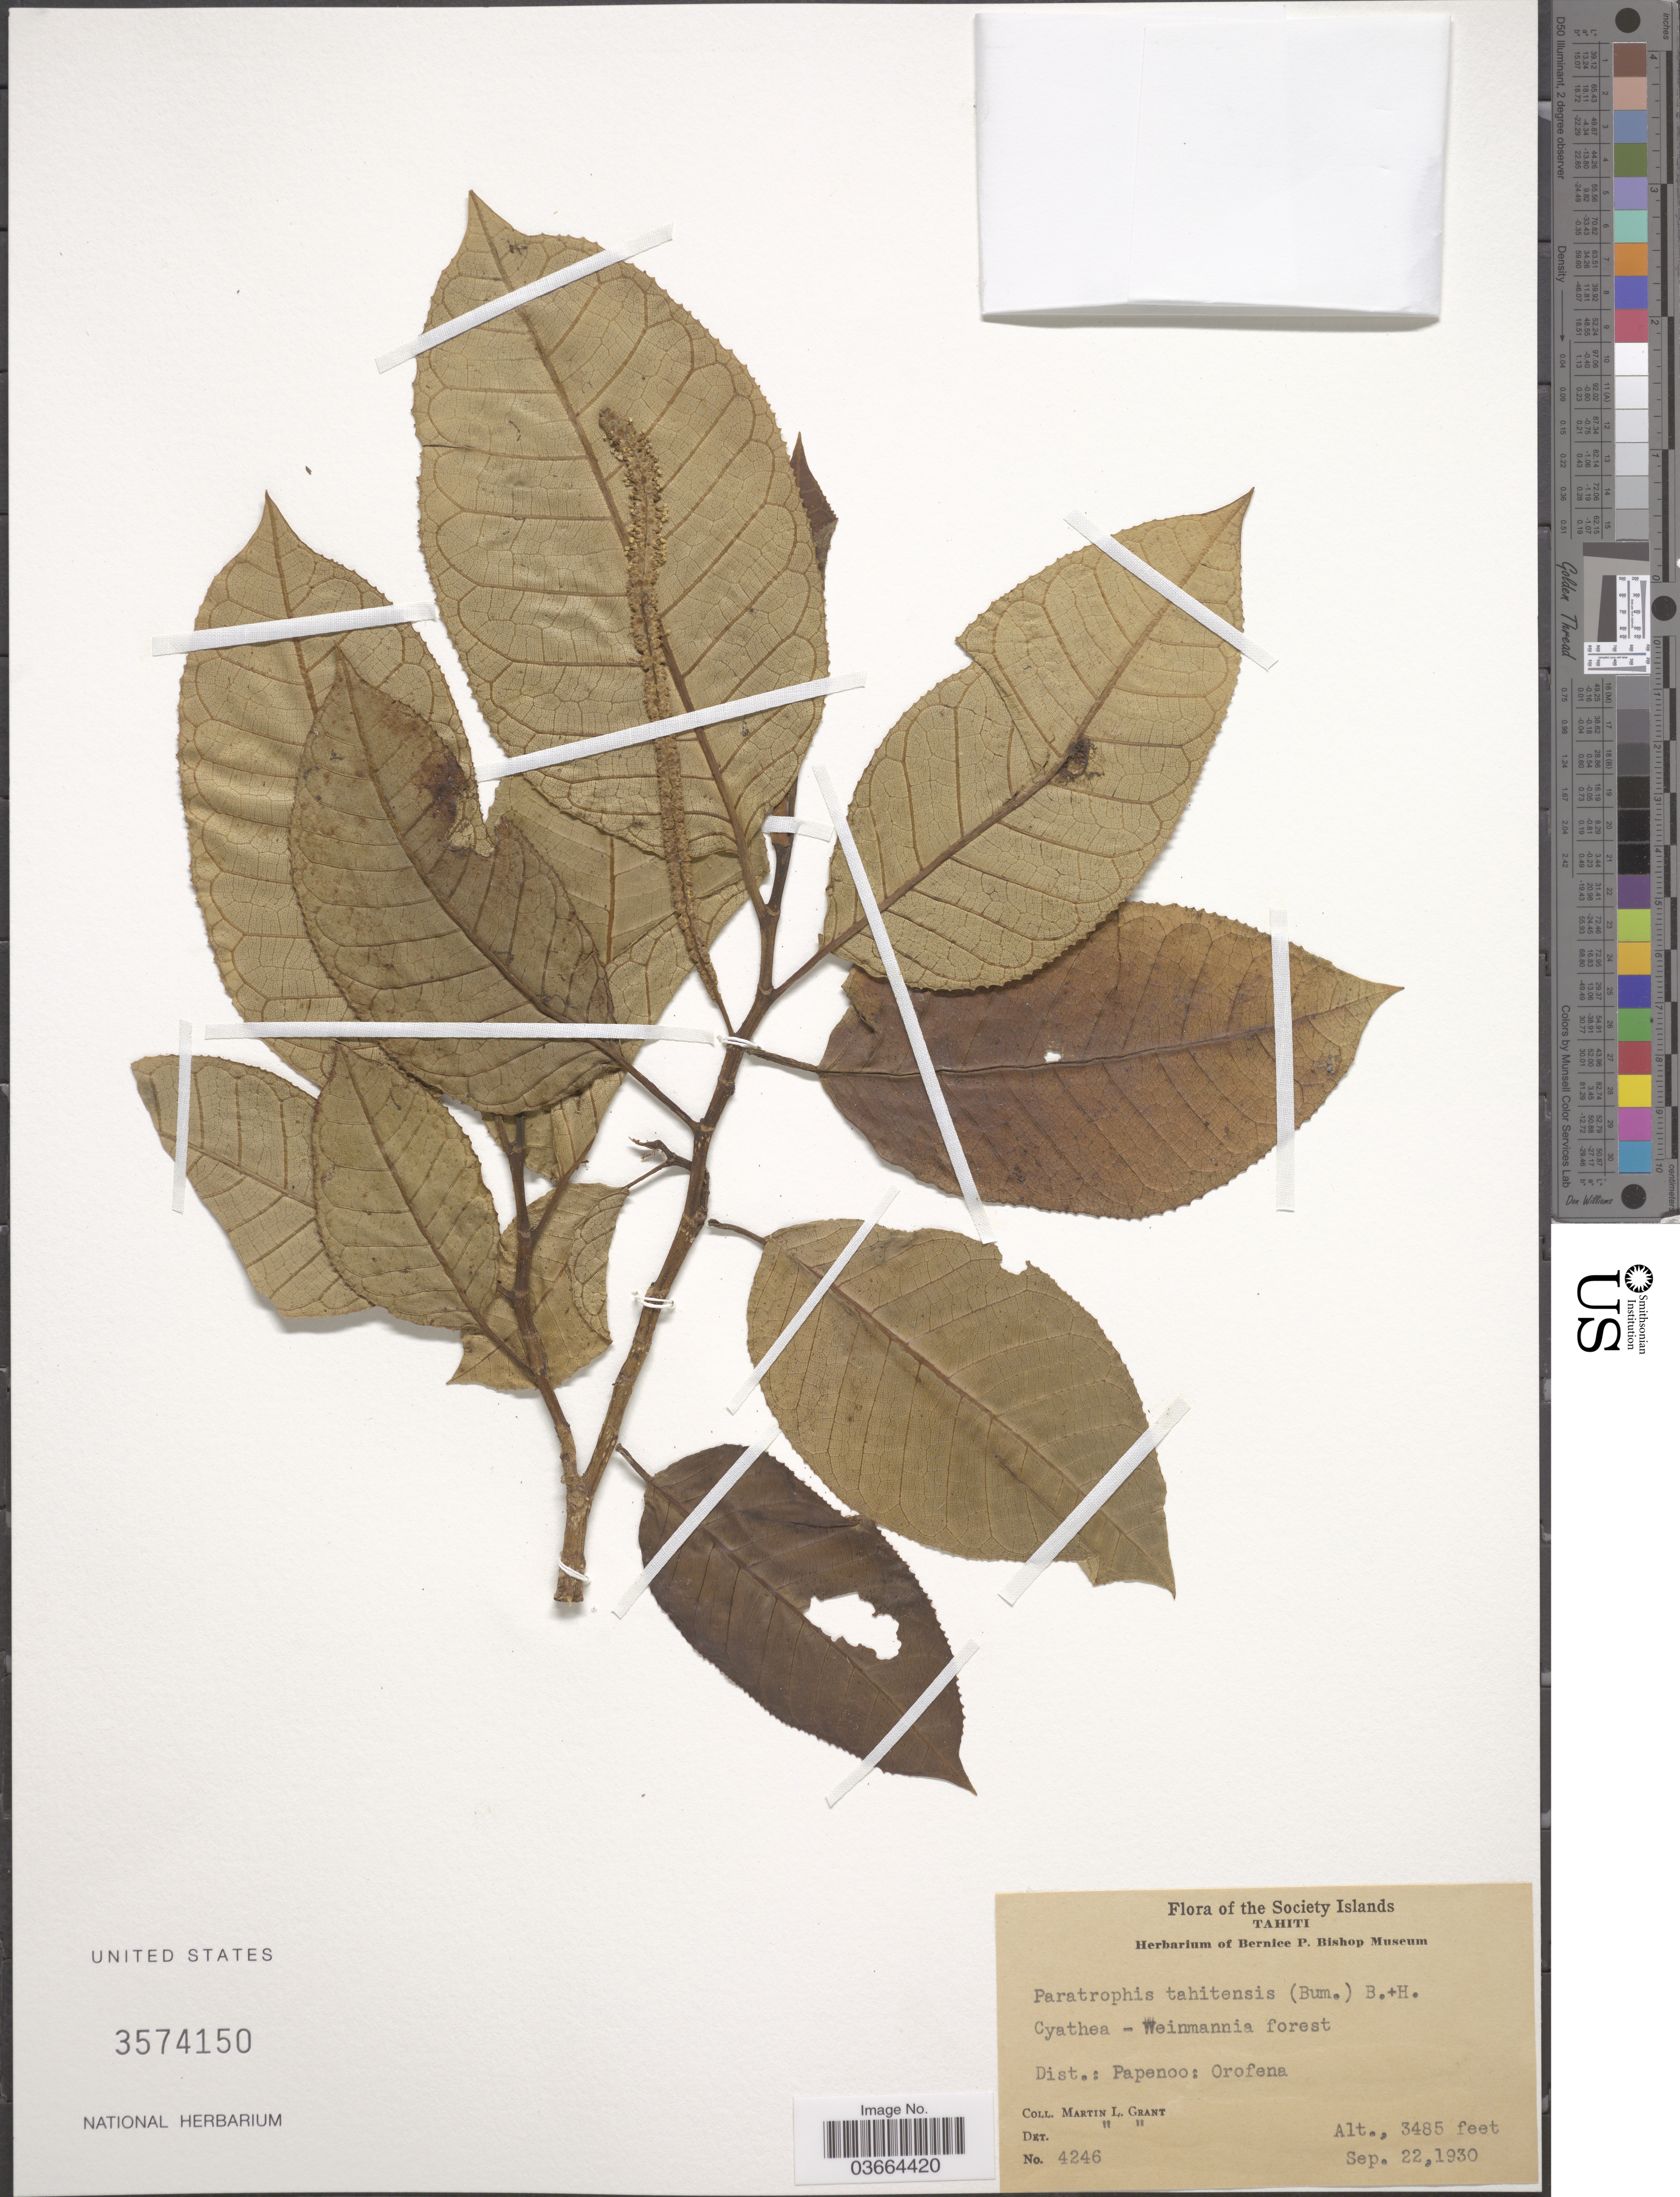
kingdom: Plantae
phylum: Tracheophyta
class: Magnoliopsida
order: Rosales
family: Moraceae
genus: Paratrophis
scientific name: Paratrophis anthropophagorum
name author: (Seem.) Benth. & Hook. f. ex Drake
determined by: Wagner, W. L., (BOT), Smithsonian Institution - National Museum of Natural History (UNITED STATES)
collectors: M. L. Grant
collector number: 4246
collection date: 1930-09-22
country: French Polynesia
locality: The Society Islands, Tahiti. Dist.: Papenoo: Orofena.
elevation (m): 1062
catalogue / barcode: US 3574150